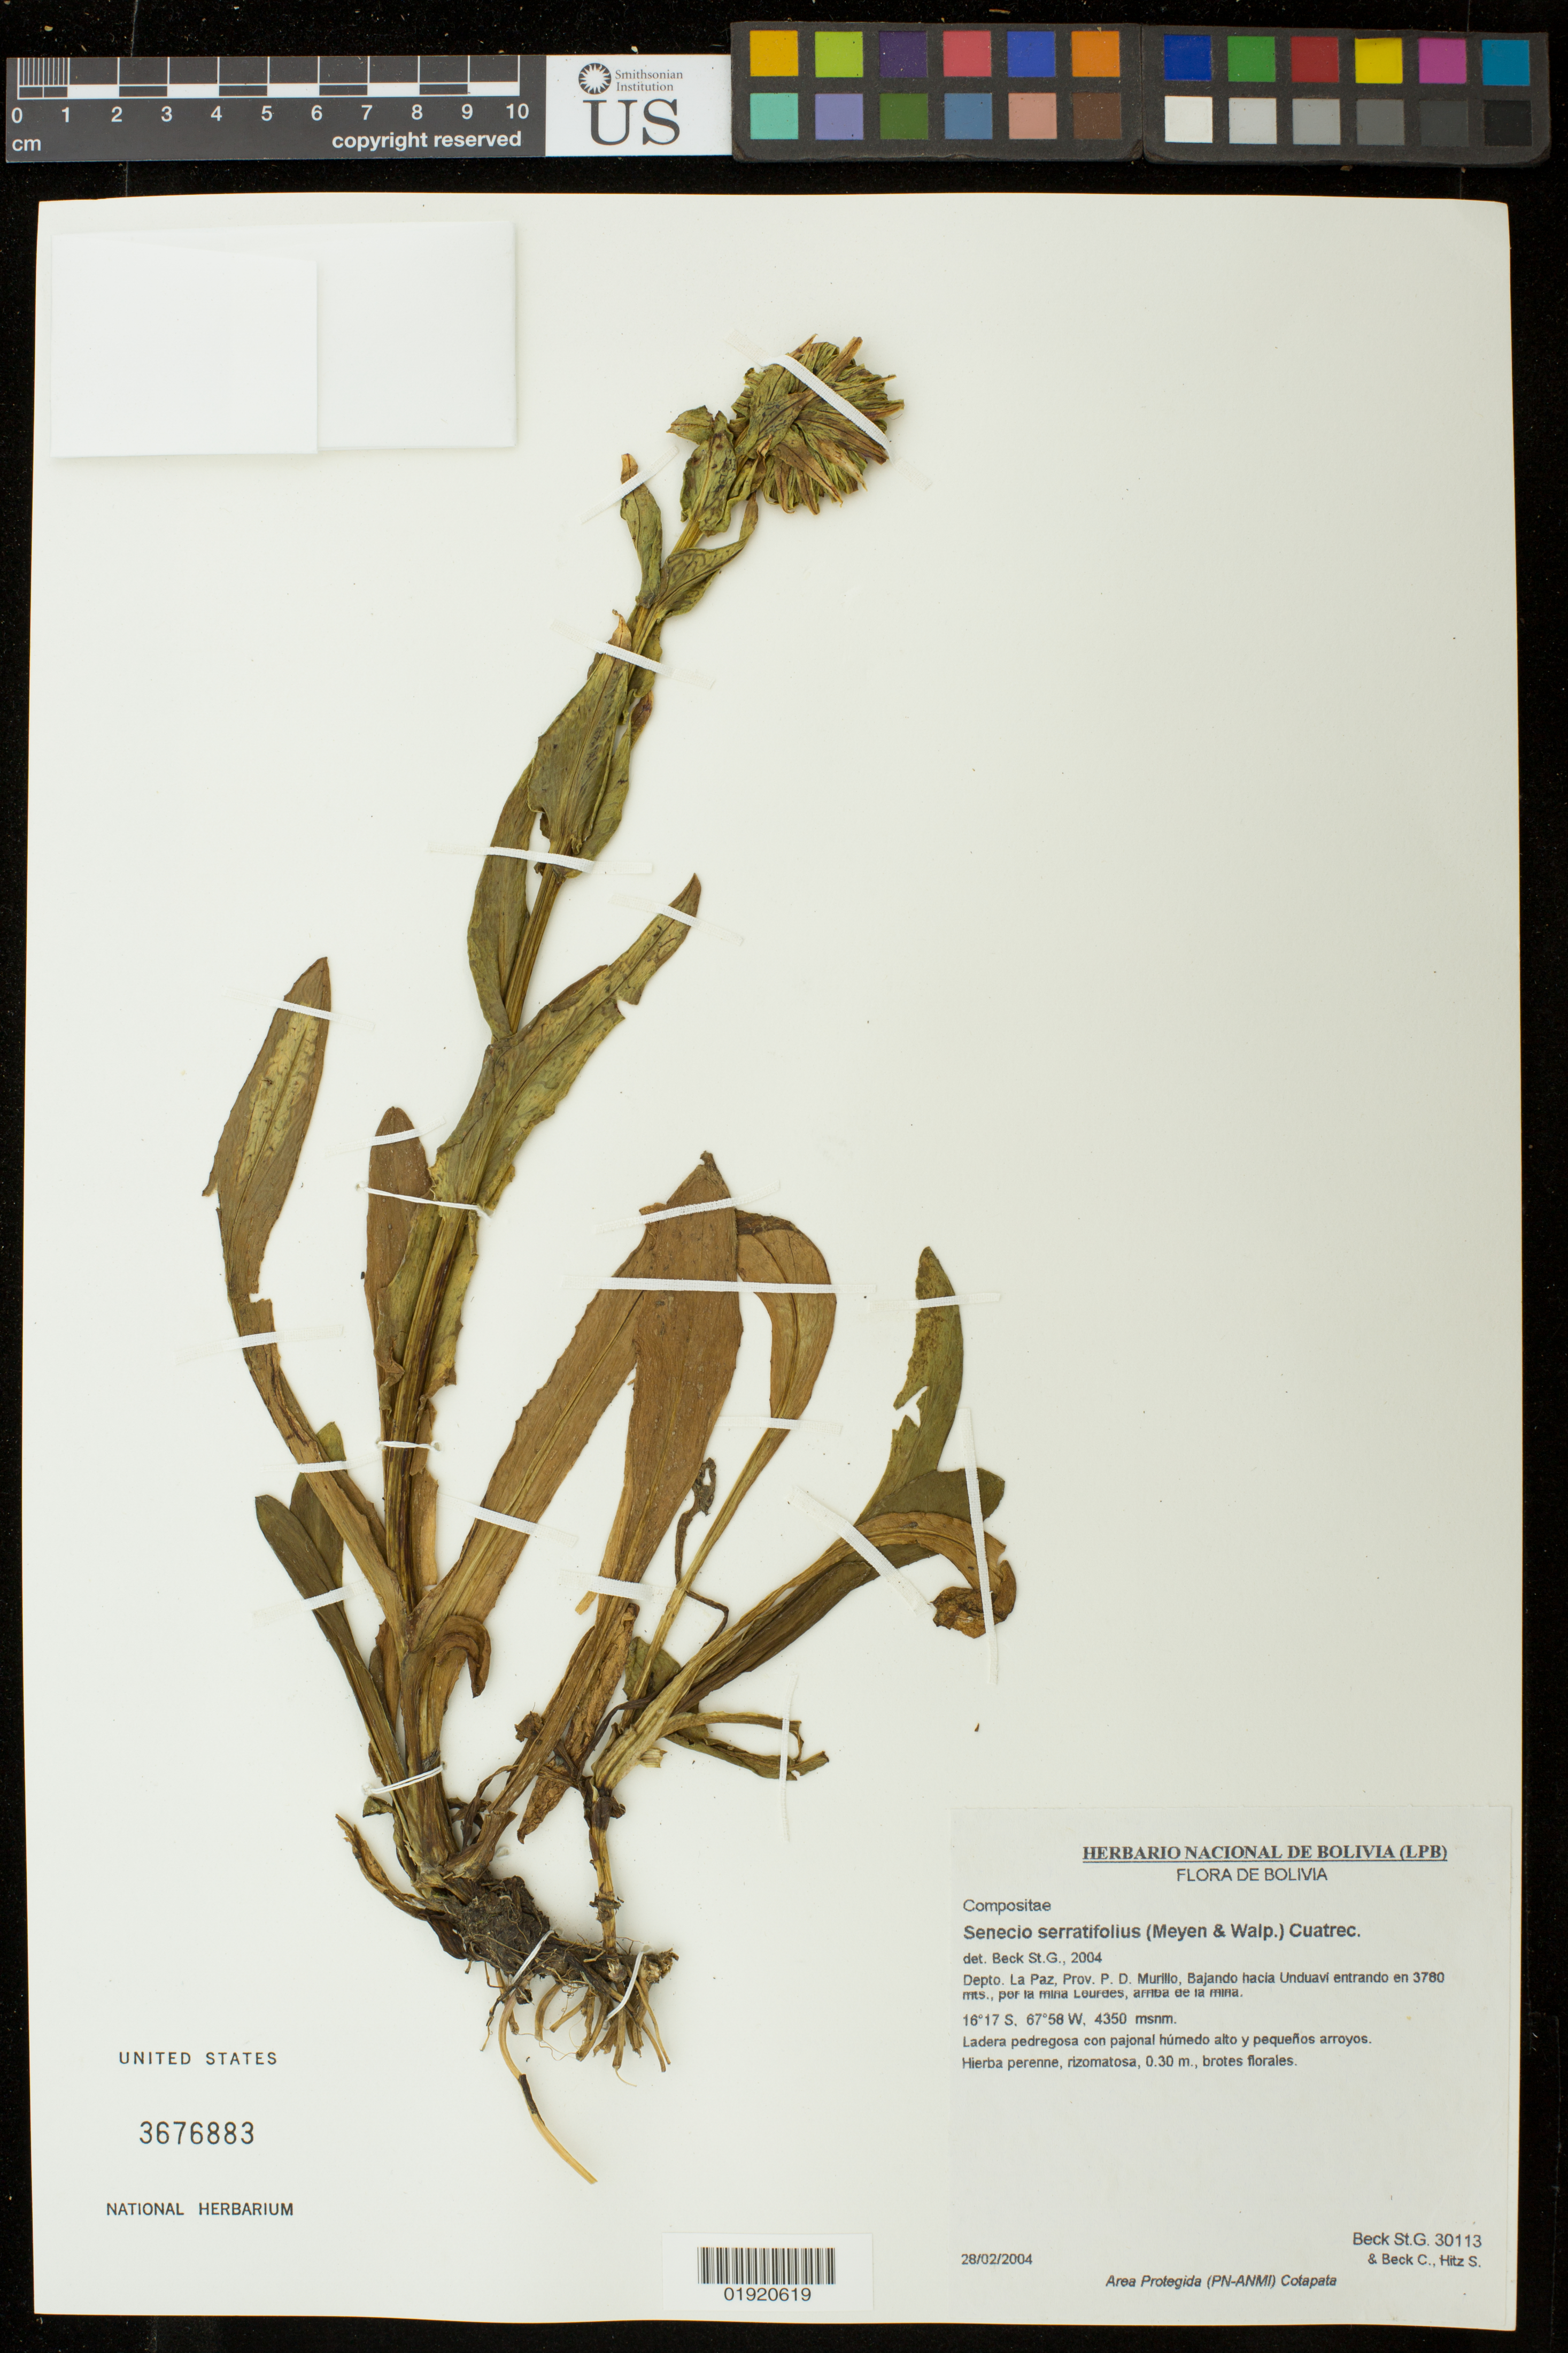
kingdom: Plantae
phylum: Tracheophyta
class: Magnoliopsida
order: Asterales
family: Asteraceae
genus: Senecio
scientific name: Senecio serratifolius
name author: (Meyen & Walp.) Cuatrec.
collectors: S. Beck, S. Hitz & C. Beck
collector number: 30113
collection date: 2004-02-28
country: Bolivia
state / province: La Paz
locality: Depto. La paz, Prov. P. D. Murillo, Bajando hacia Unduavi entrando en 3760 mts., por la mina Lourdes, arriba de la mina.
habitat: Ladera pedregosa con pajonal humedo alto y pequenos arroyos.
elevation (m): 4350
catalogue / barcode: US 3676883